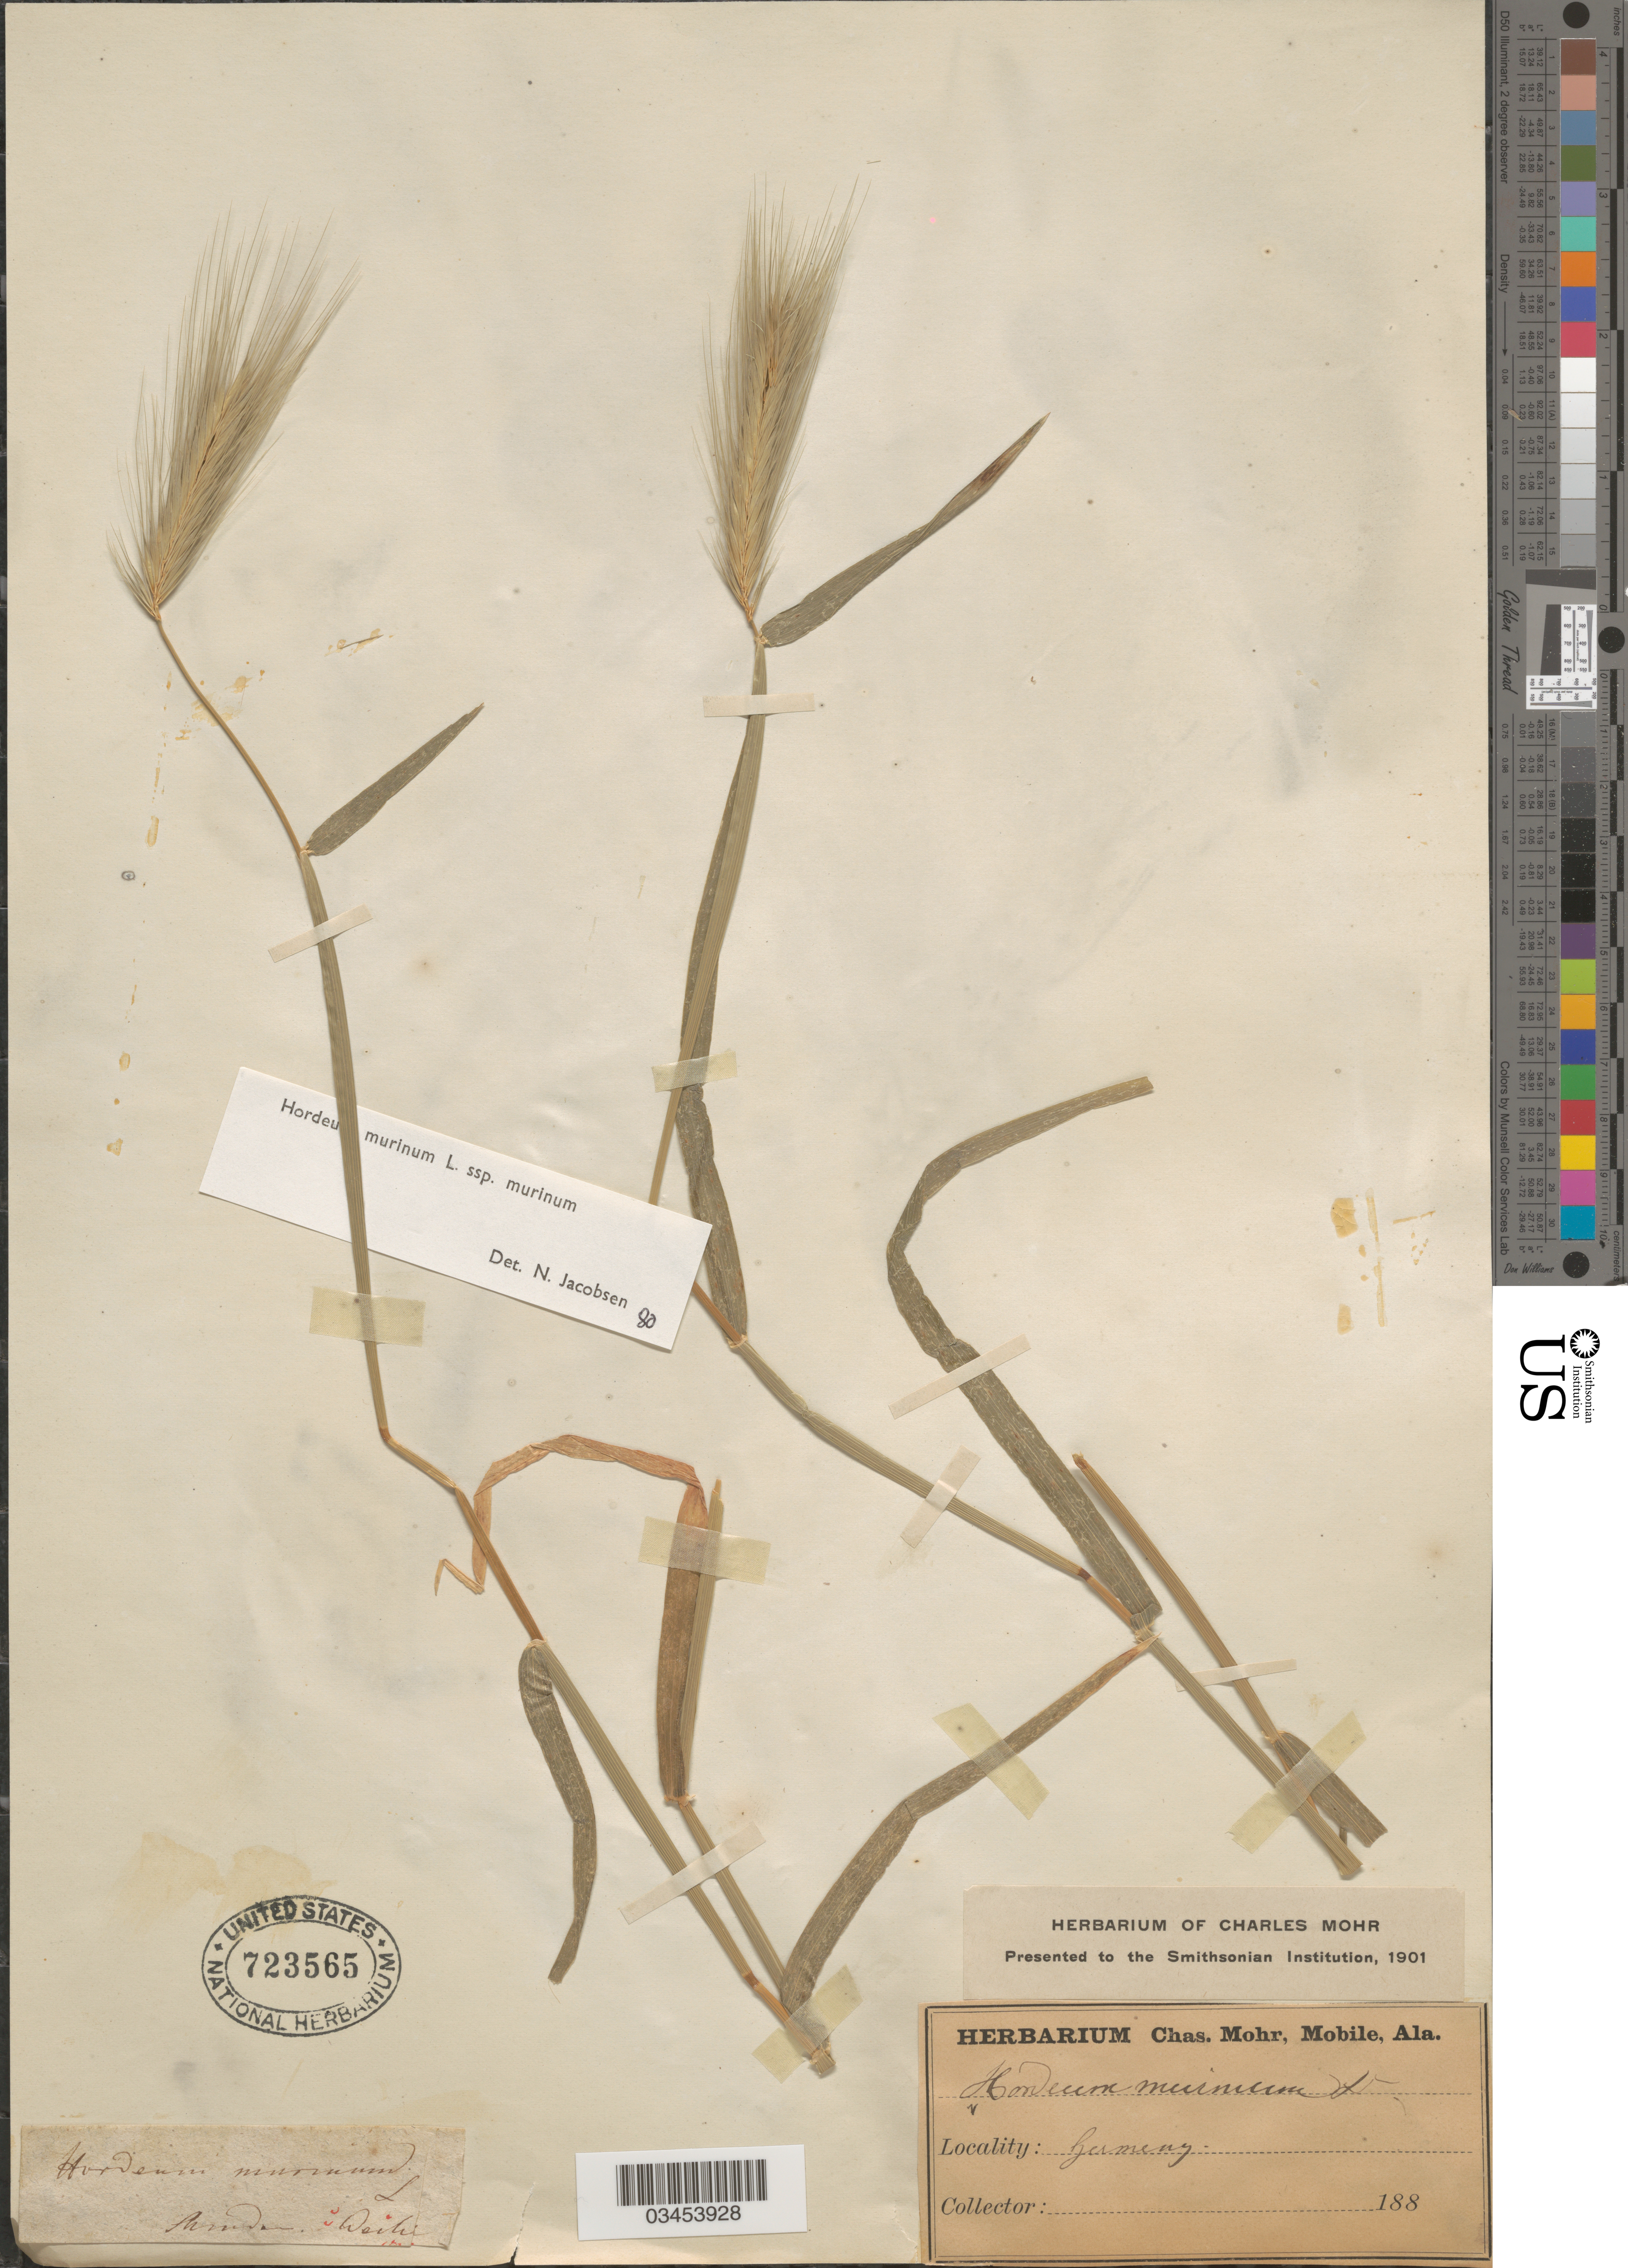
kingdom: Plantae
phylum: Tracheophyta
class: Liliopsida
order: Poales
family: Poaceae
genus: Hordeum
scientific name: Hordeum murinum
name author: L.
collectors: ex herb. Charles Mohr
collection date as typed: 188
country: Germany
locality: Schladen. Weihe.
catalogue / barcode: US 723565